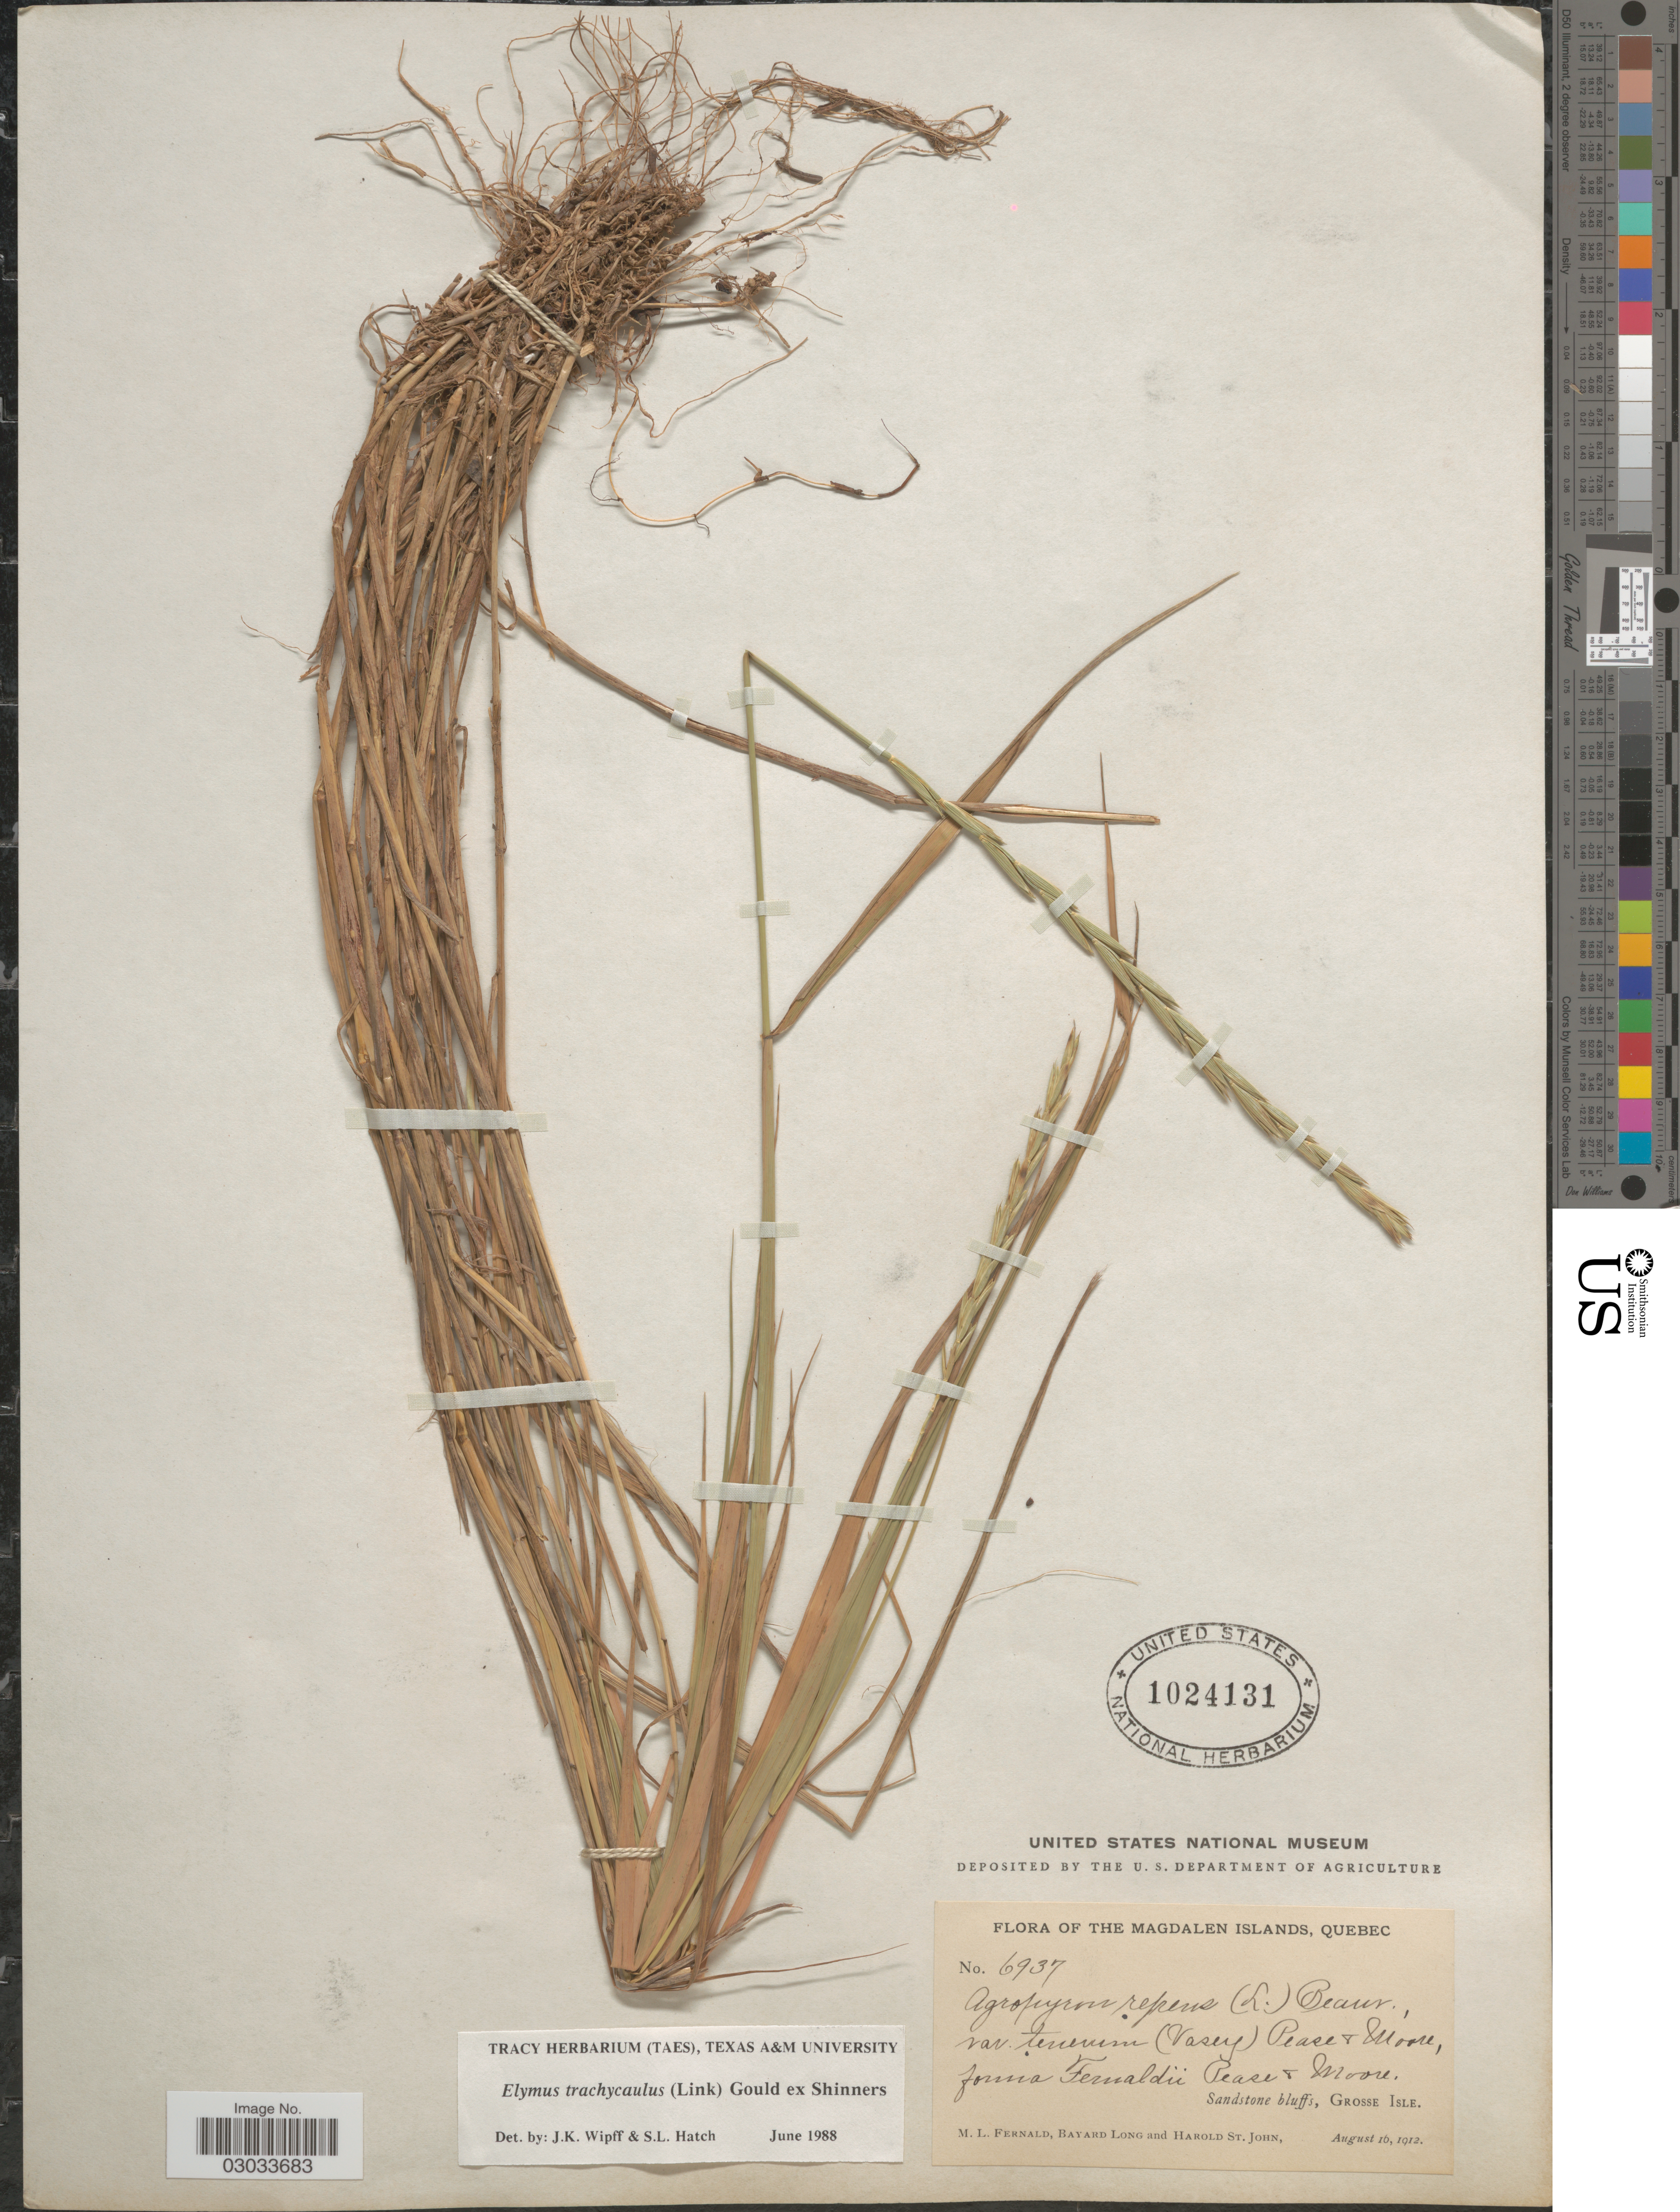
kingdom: Plantae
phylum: Tracheophyta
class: Liliopsida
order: Poales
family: Poaceae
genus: Elymus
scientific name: Elymus trachycaulus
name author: (Link) Gould ex Shinners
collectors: M. L. Fernald, B. Long & H. St. John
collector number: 6937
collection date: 1912-08-16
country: Canada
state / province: Quebec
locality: Magdalen Islands. Sandstone bluffs, Grosse Isle.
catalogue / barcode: US 1024131